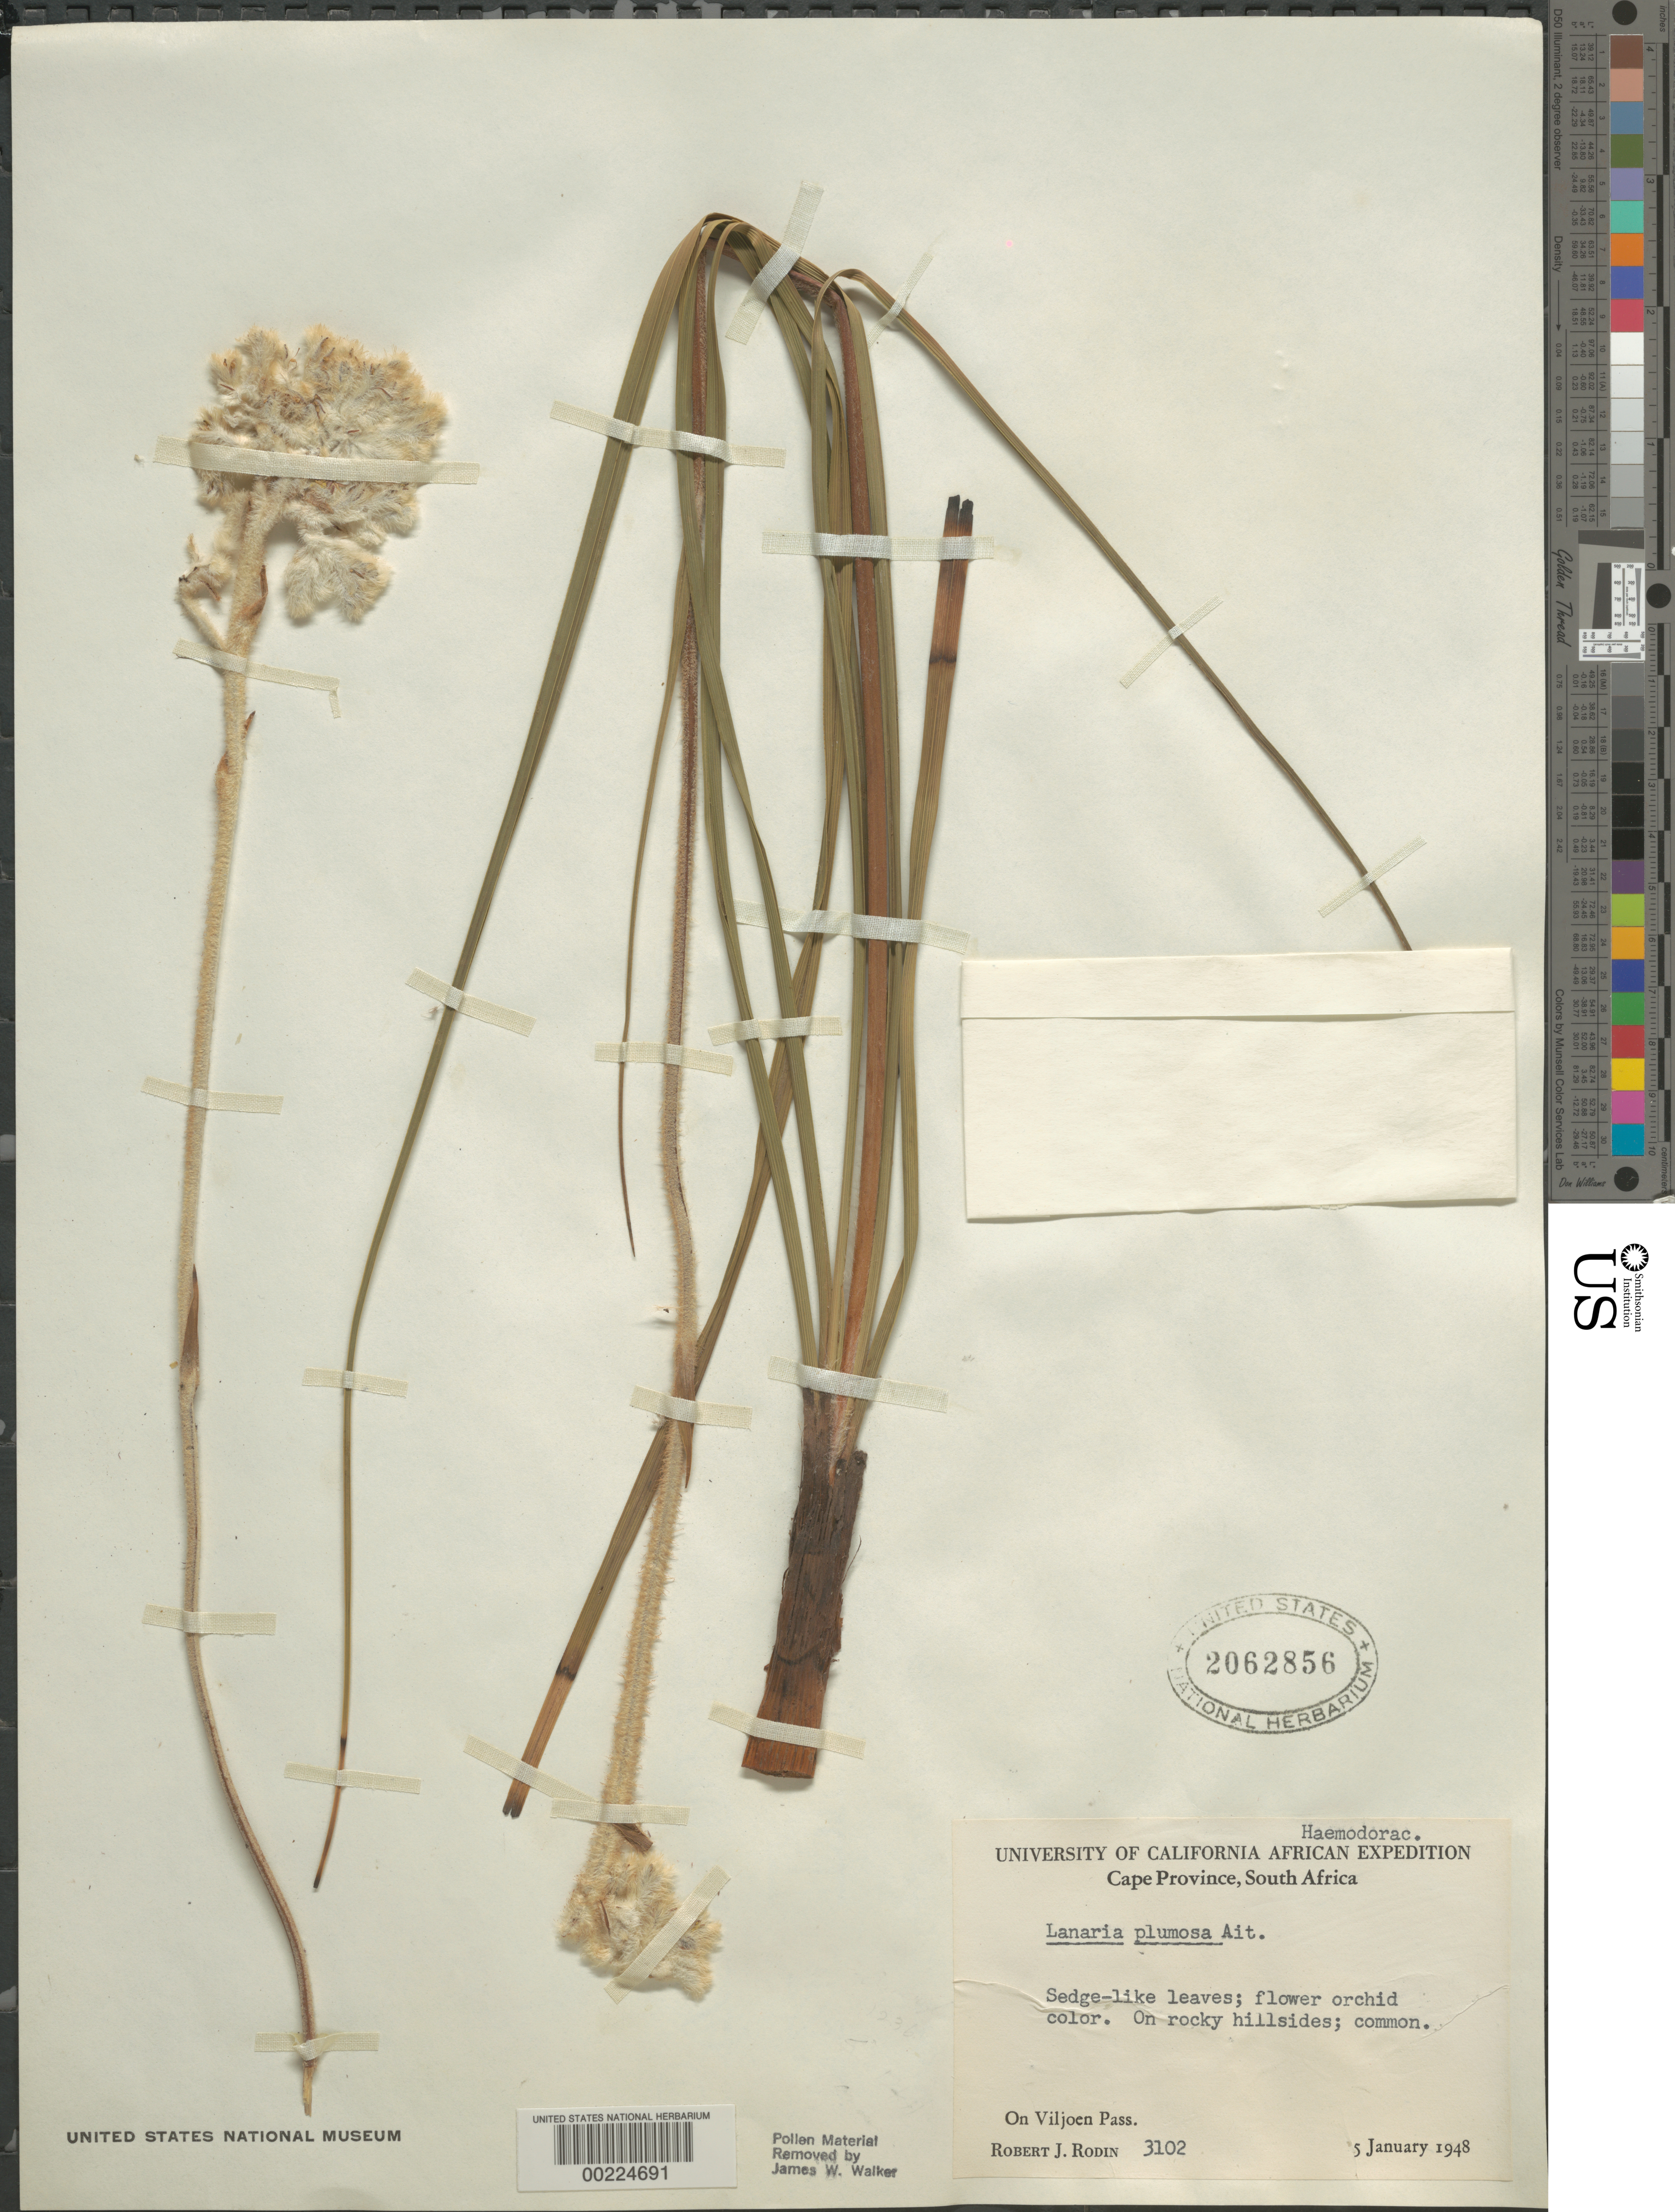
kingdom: Plantae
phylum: Tracheophyta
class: Liliopsida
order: Asparagales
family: Lanariaceae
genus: Lanaria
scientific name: Lanaria plumosa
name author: Aiton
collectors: R. J. Rodin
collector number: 3102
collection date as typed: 05 Jan 1948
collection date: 1948-01-05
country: South Africa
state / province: Western Cape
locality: On viljoen pass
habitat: On rocky hillsides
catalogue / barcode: US 2062856